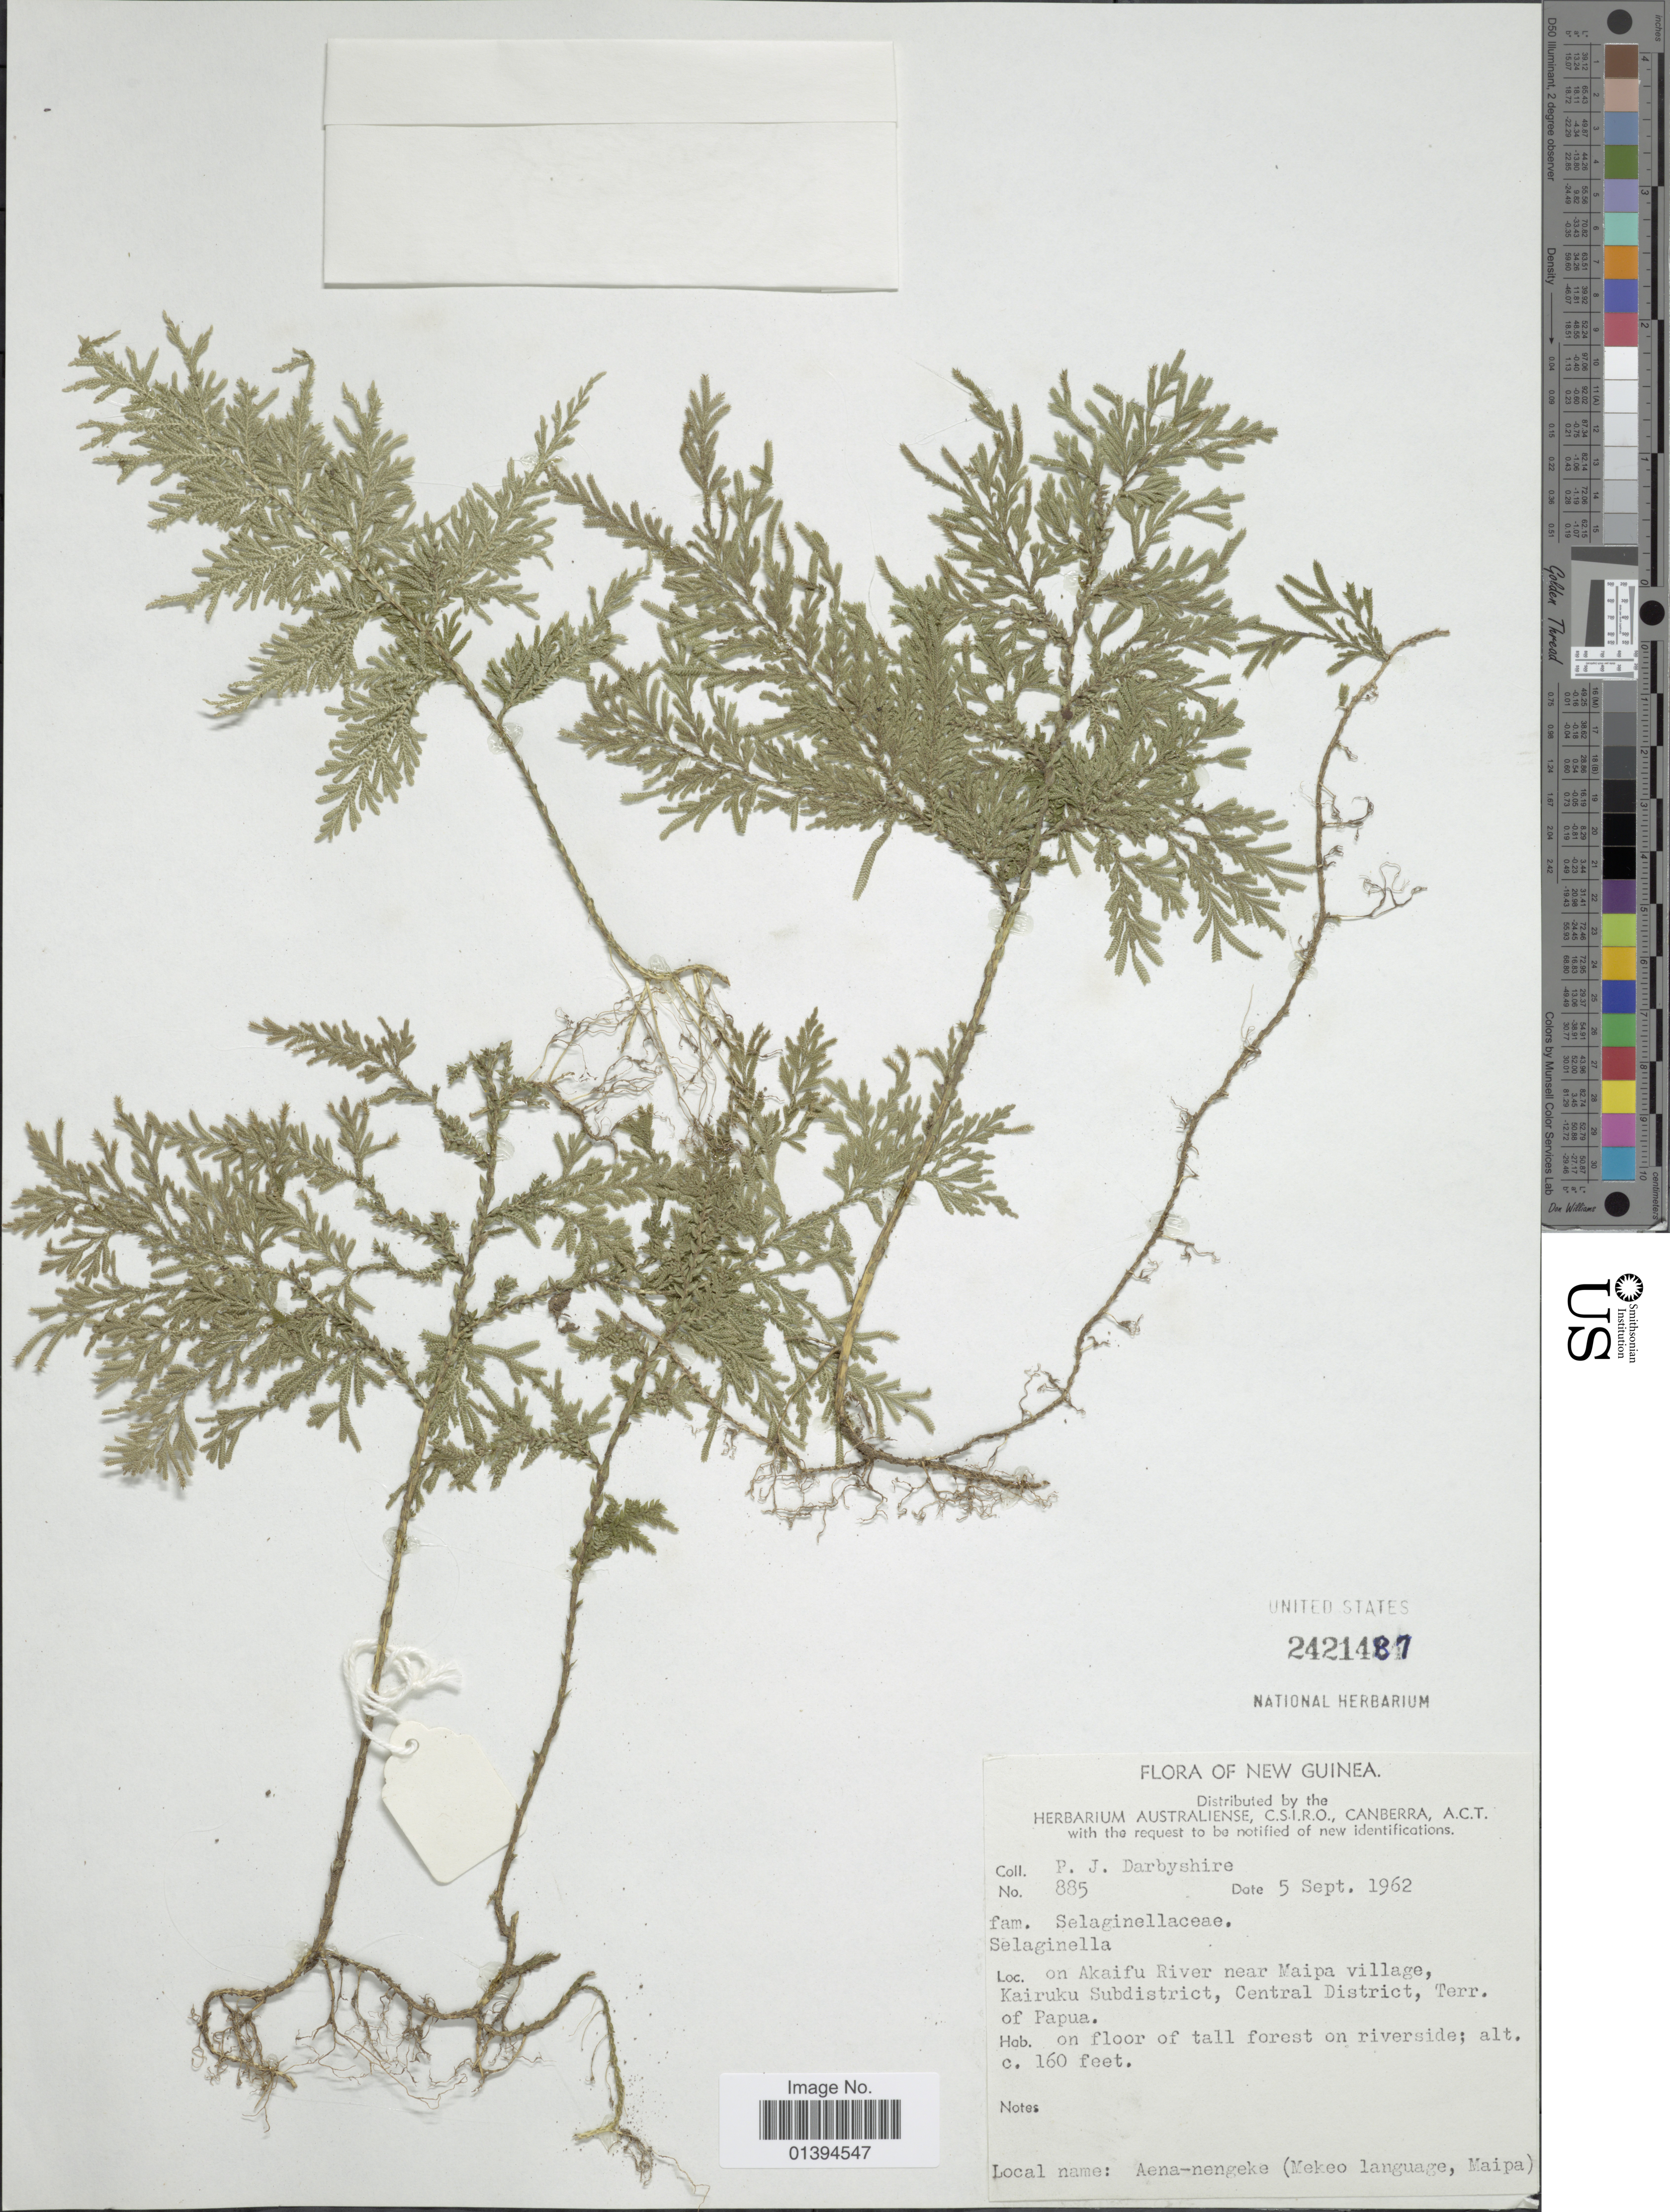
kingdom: Plantae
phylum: Tracheophyta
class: Lycopodiopsida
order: Selaginellales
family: Selaginellaceae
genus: Selaginella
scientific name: Selaginella sp.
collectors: P. Darbyshire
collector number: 885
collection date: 1962-09-05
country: Papua New Guinea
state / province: Central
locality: New Guinea, on Akaifu River near Maipa village, Kairuku Subdistrict, Terr. of Papua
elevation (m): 49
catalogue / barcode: US 2421487